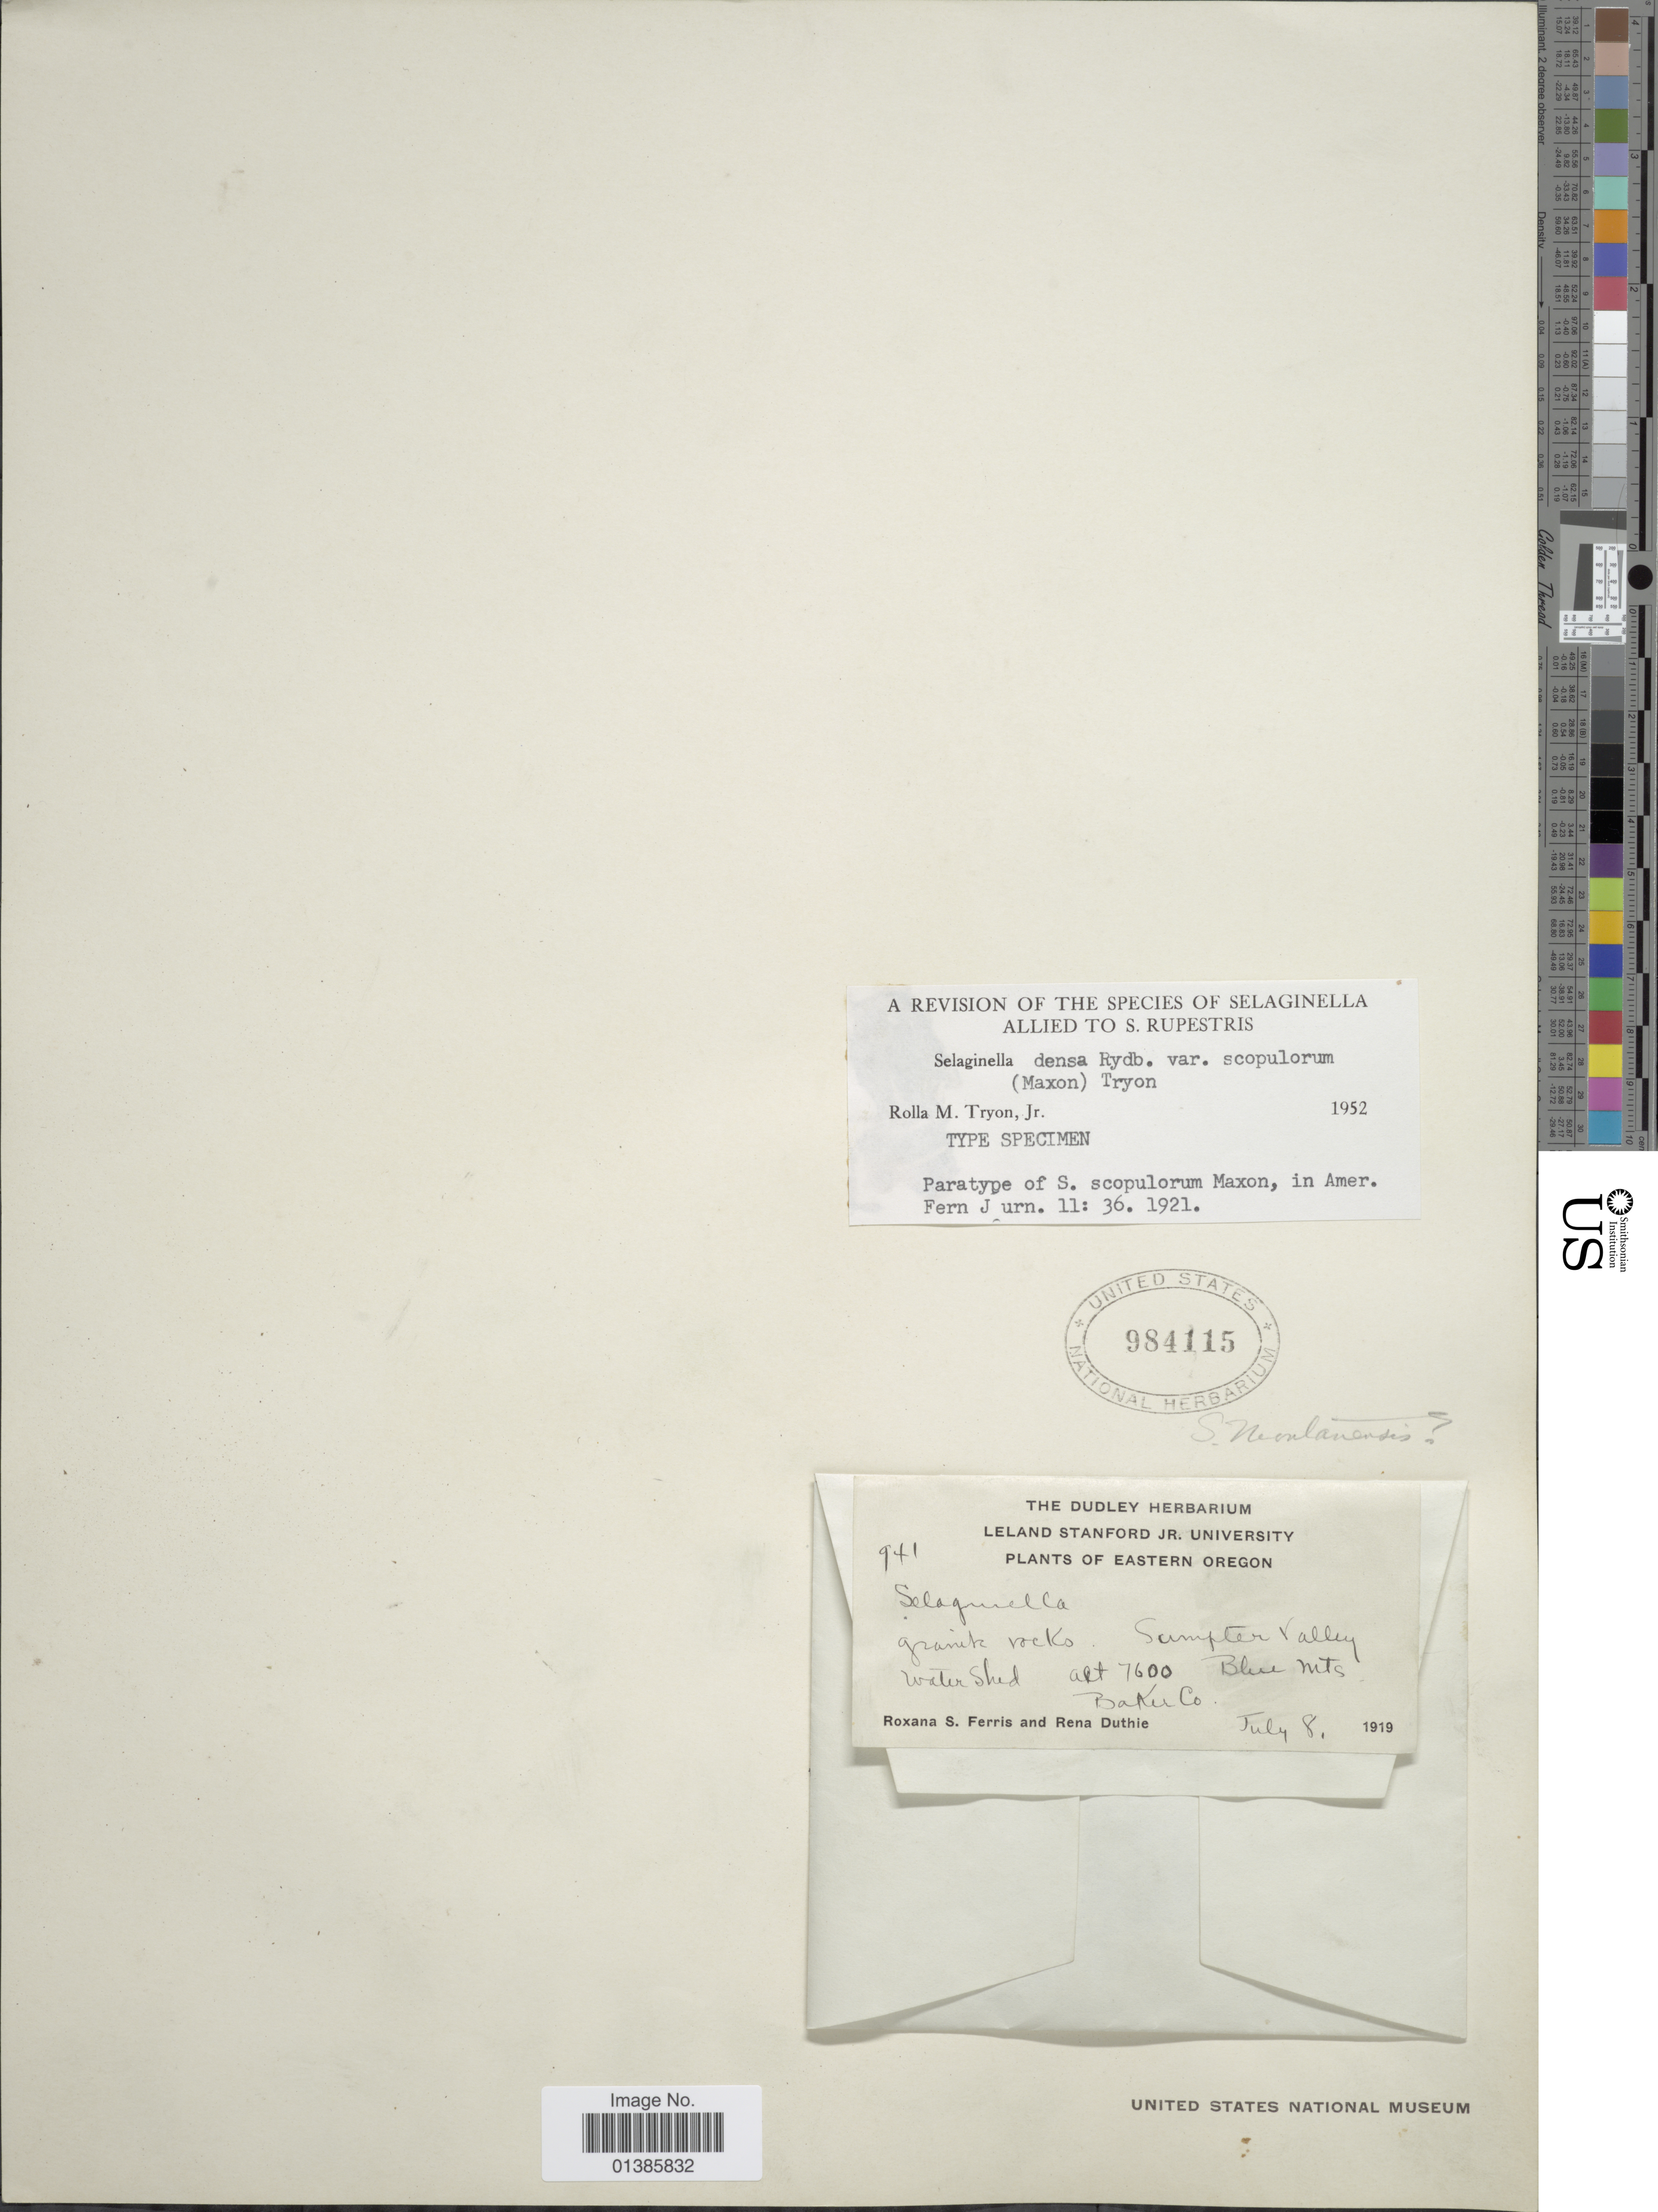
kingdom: Plantae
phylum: Tracheophyta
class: Lycopodiopsida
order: Selaginellales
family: Selaginellaceae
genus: Selaginella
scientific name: Selaginella densa var. scopulorum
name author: (Maxon) R.M. Tryon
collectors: R. S. Ferris & R. Duthie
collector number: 941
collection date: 1919-07-08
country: United States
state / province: Oregon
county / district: Baker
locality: Eastern Oregon. Sumpter Valley. Blue Mts. Baker Co.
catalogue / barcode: US 984115